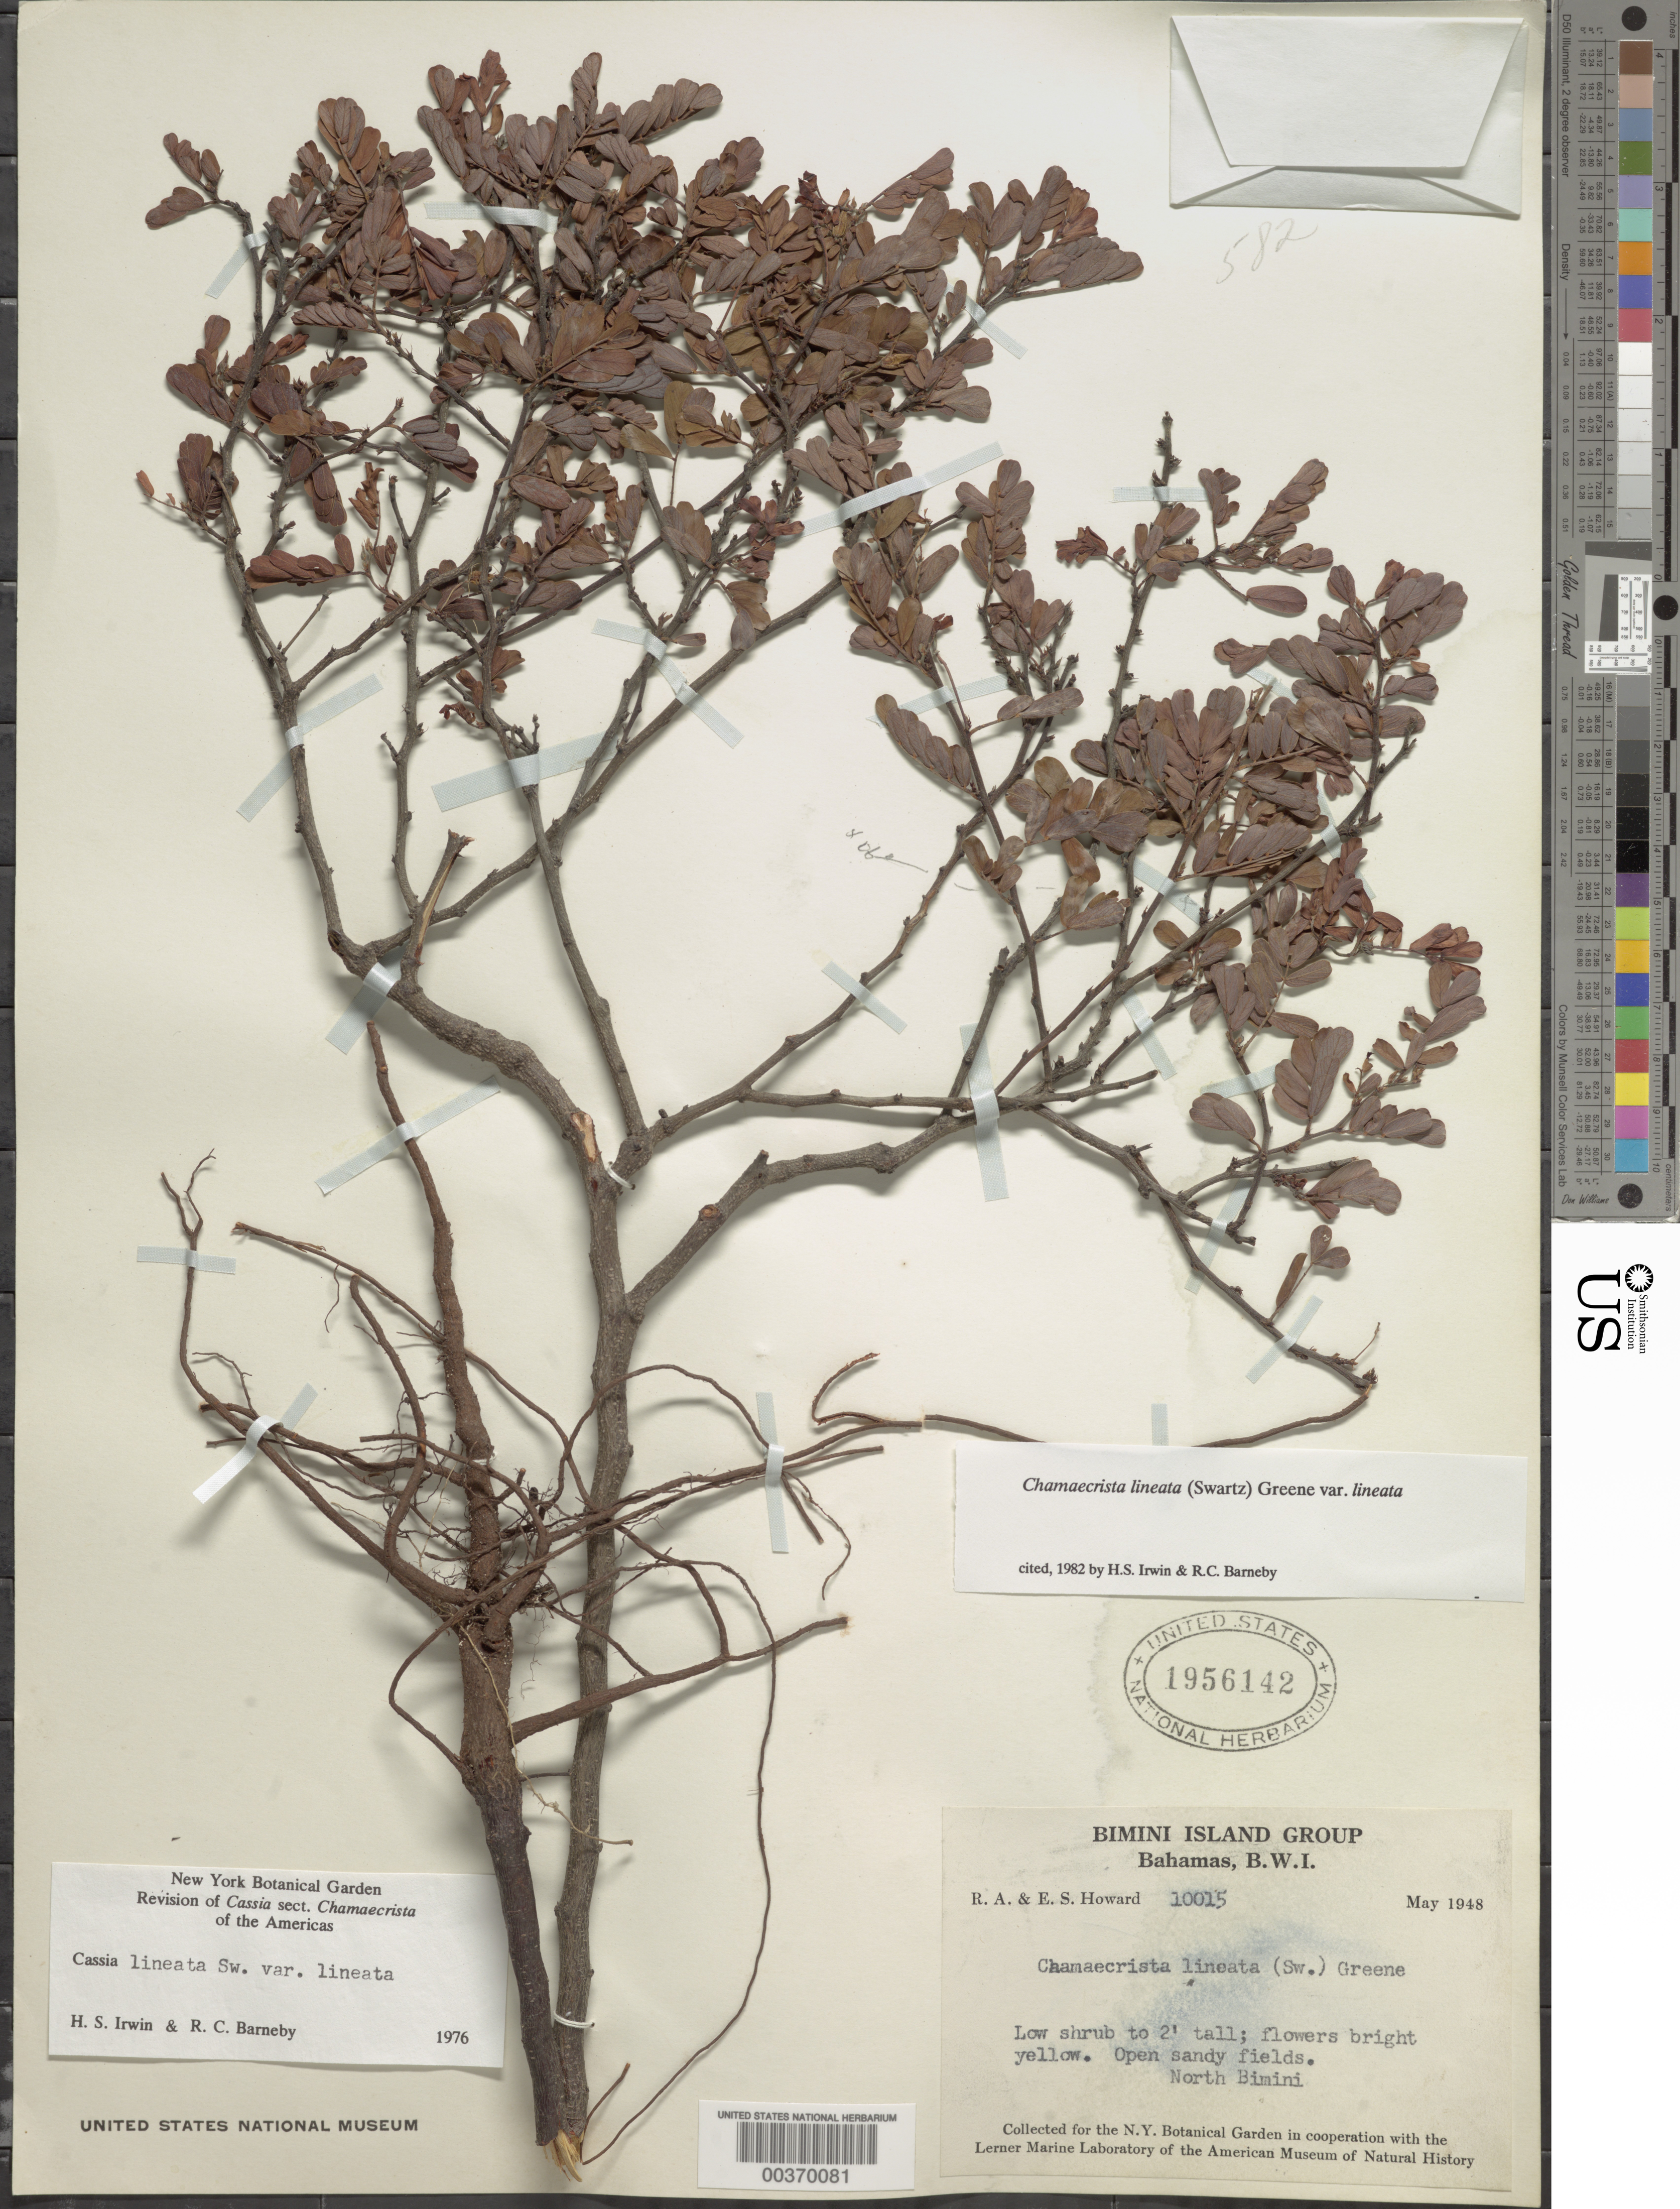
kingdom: Plantae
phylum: Tracheophyta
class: Magnoliopsida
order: Fabales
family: Fabaceae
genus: Chamaecrista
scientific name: Chamaecrista lineata var. lineata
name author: (Sw.) Greene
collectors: R. A. Howard & E. S. Howard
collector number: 10015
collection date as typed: May 1948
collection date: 1948-05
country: Bahamas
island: Bimini Is.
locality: North bimini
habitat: Open sandy fields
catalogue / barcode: US 1956142